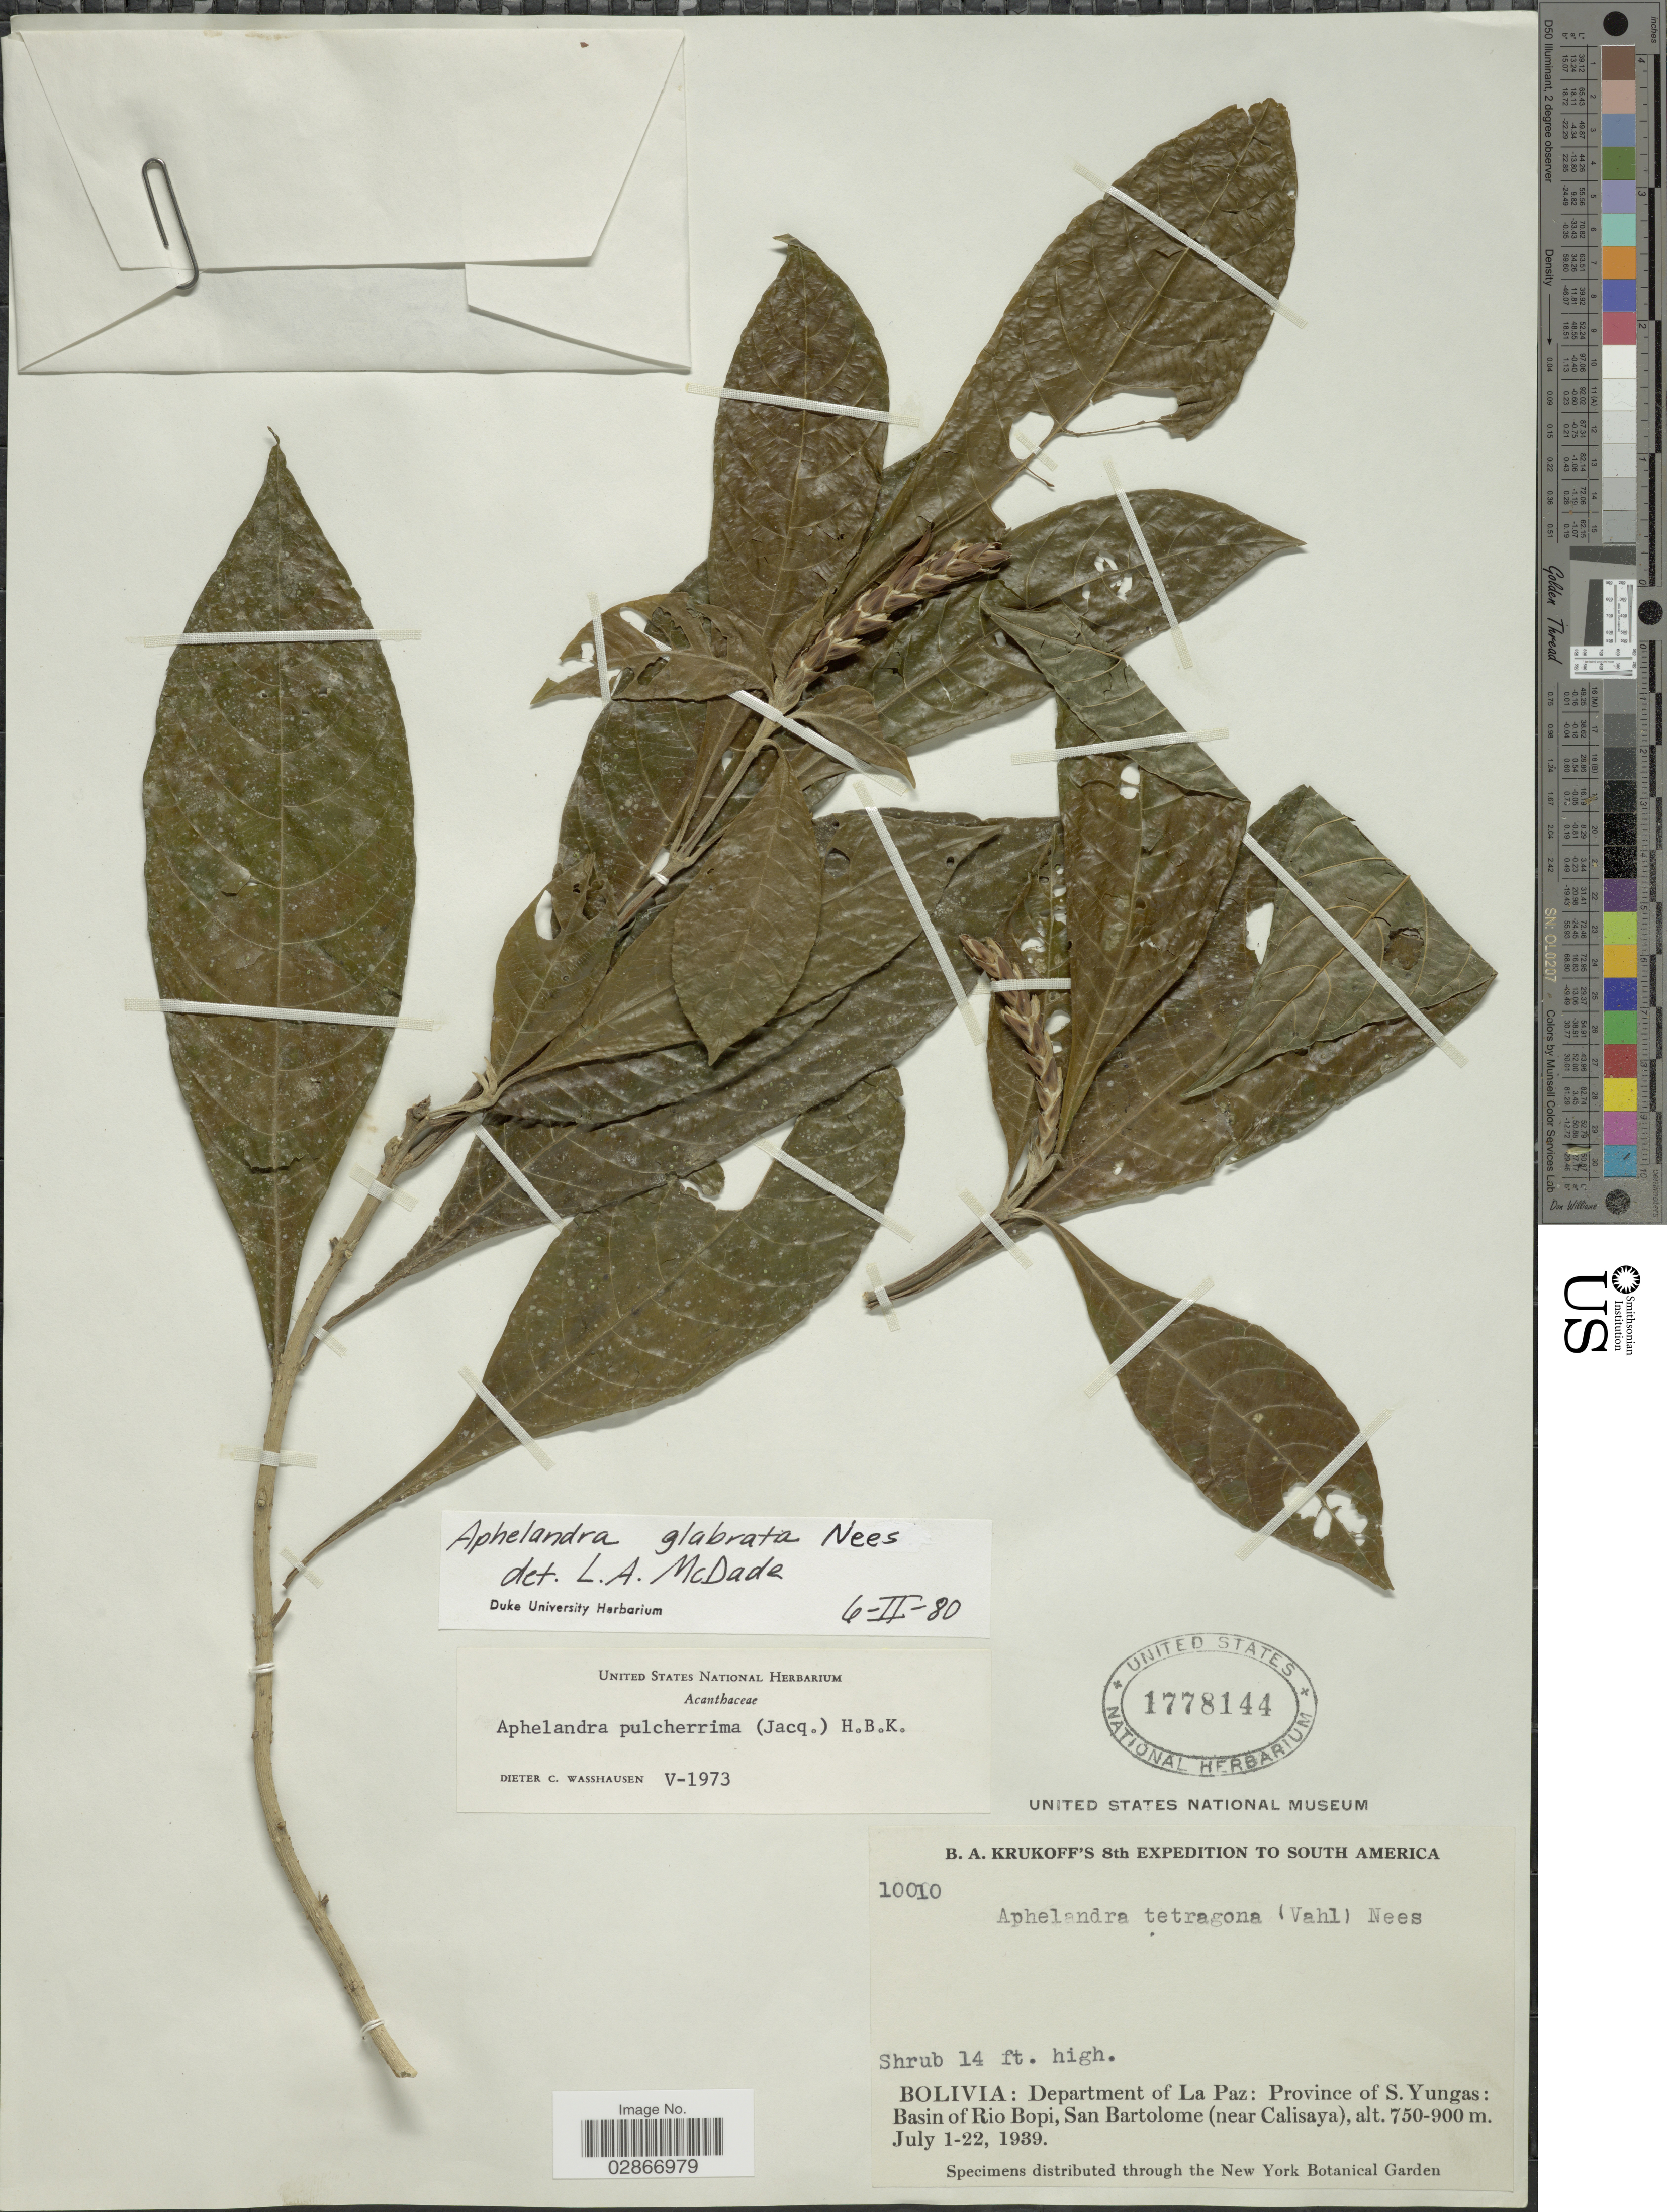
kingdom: Plantae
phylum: Tracheophyta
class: Magnoliopsida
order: Lamiales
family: Acanthaceae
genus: Aphelandra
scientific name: Aphelandra glabrata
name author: Willd. ex Nees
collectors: B. A. Krukoff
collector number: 10010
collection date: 1939-07-01/1939-07-22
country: Bolivia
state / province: La Paz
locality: Department of La Paz: Province of S. Yungas: Basin of Rio Bopi, San Bartolome (near Calisaya).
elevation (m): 750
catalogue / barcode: US 1778144